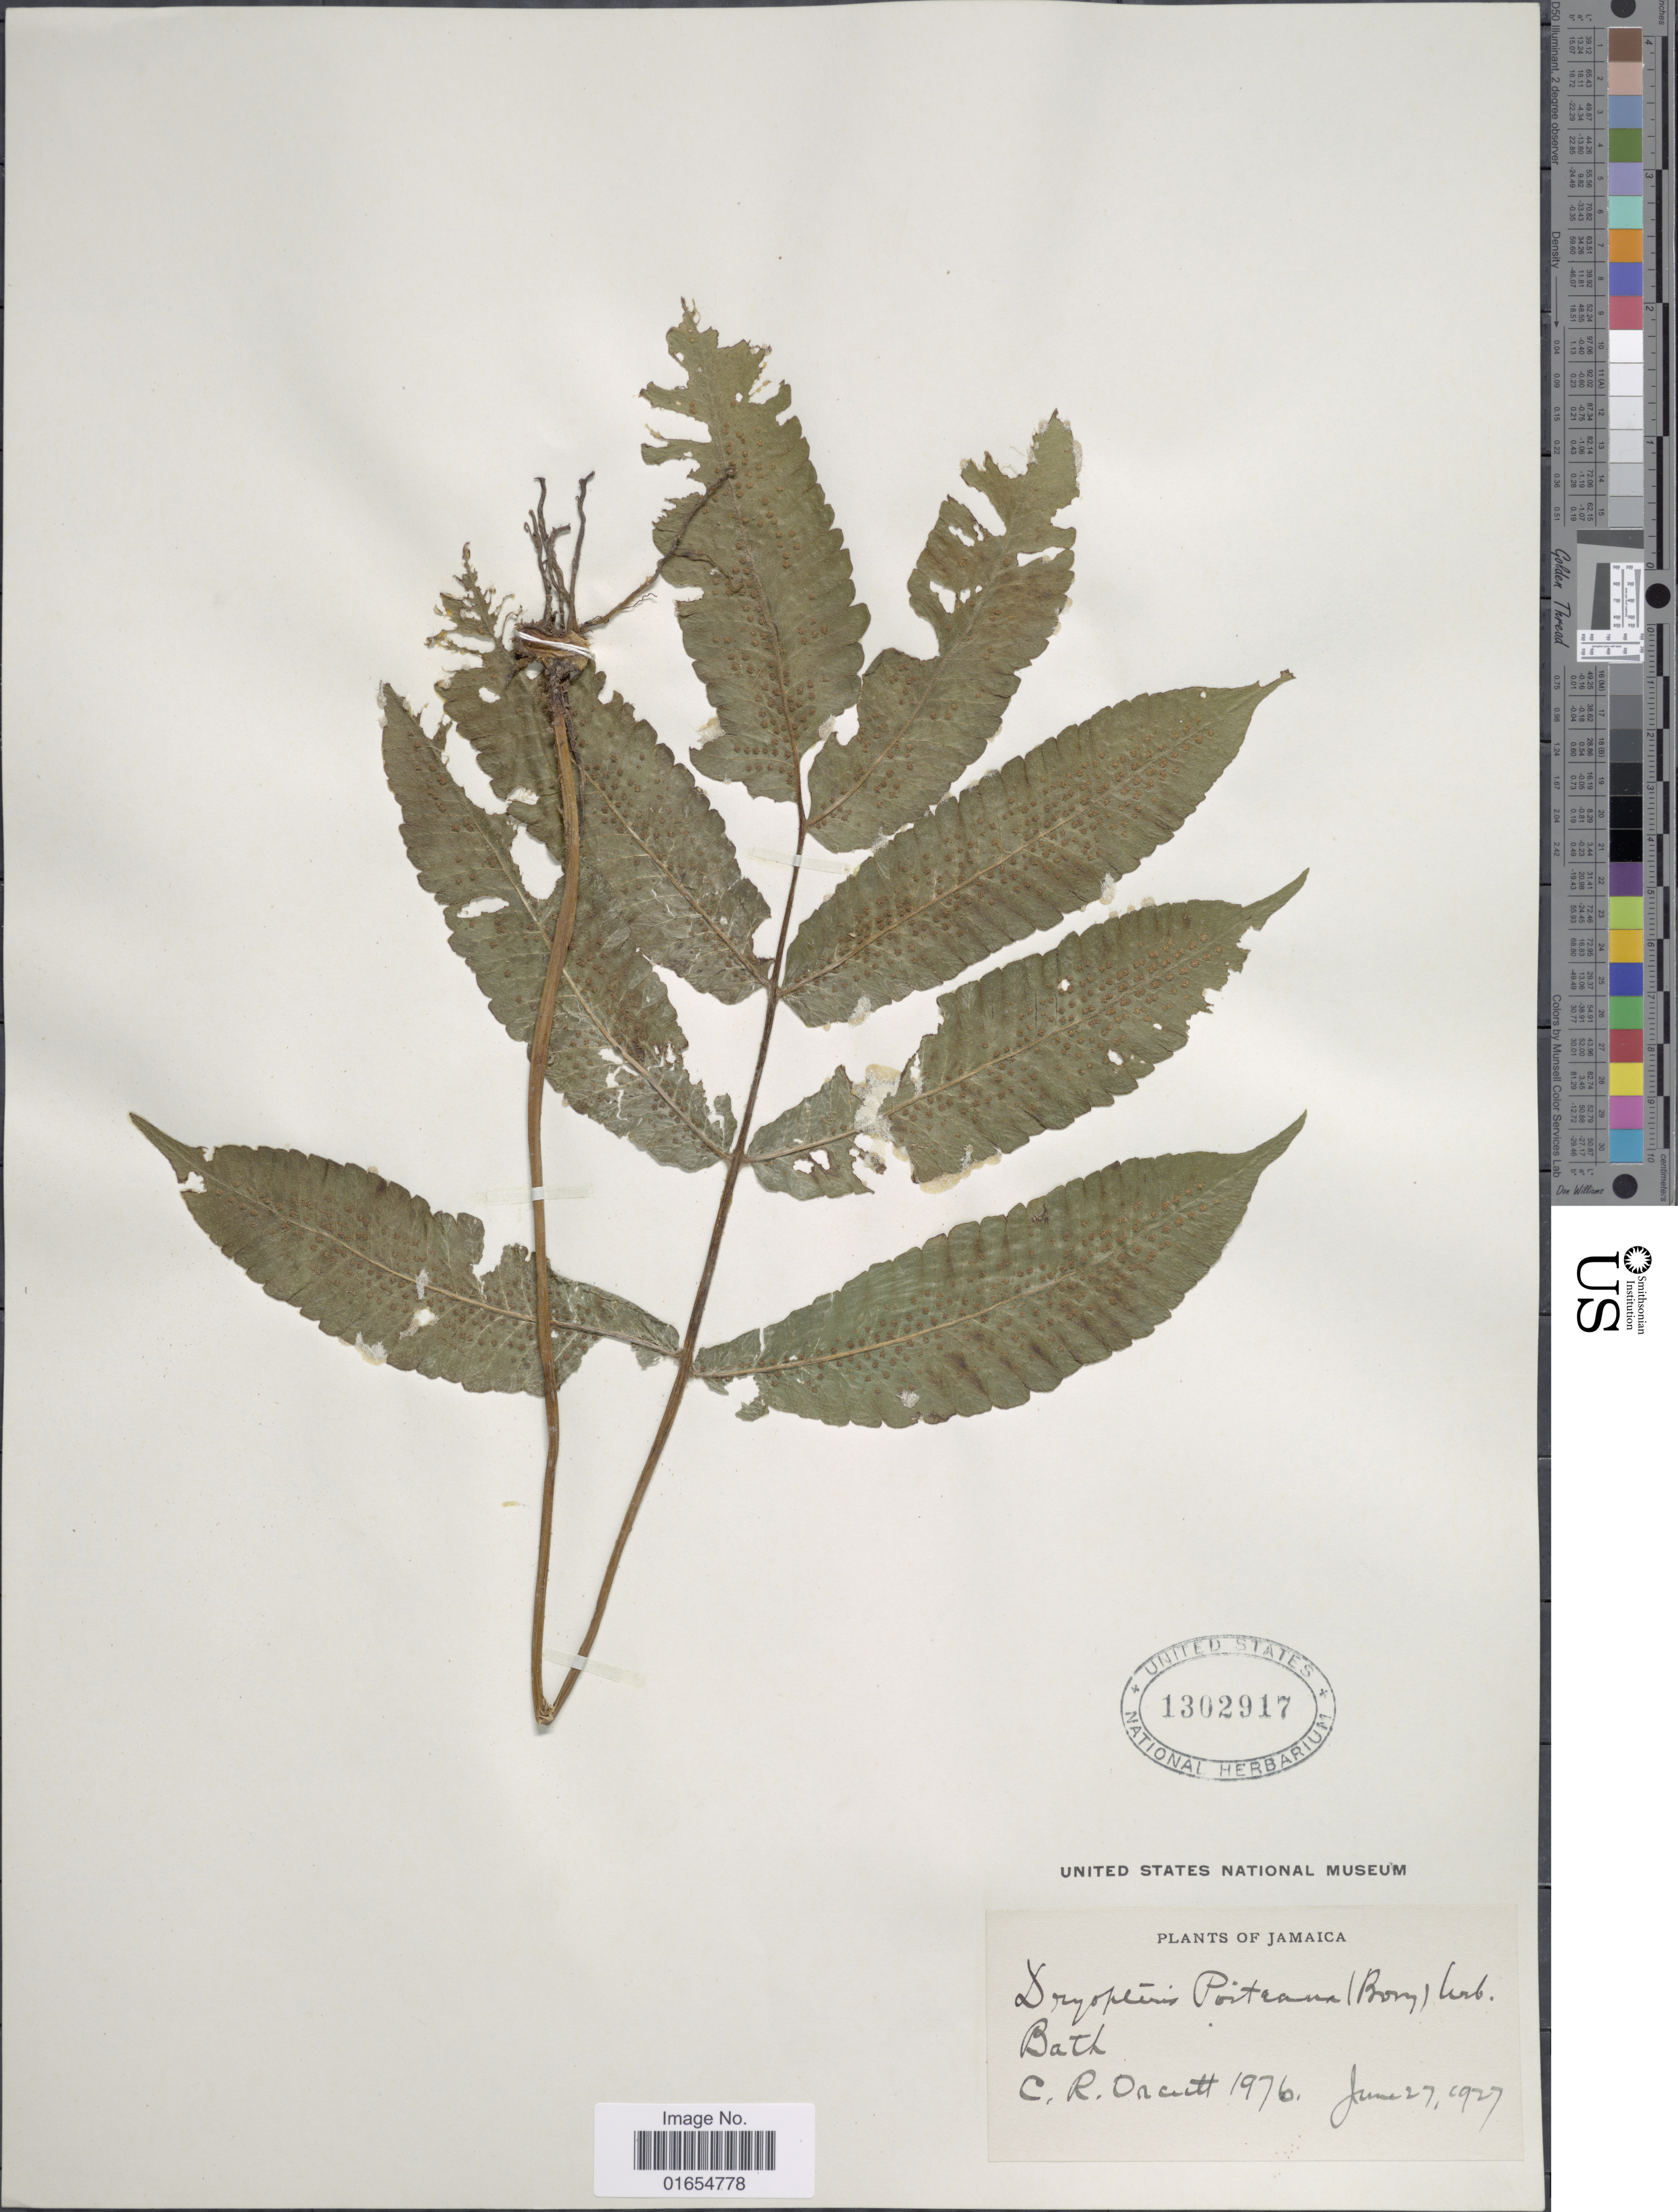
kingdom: Plantae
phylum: Tracheophyta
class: Polypodiopsida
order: Polypodiales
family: Thelypteridaceae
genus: Goniopteris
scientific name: Goniopteris poiteana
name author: (Bory) Ching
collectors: C. R. Orcutt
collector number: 1976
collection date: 1927-06-27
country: Jamaica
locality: Bath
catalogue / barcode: US 1302917